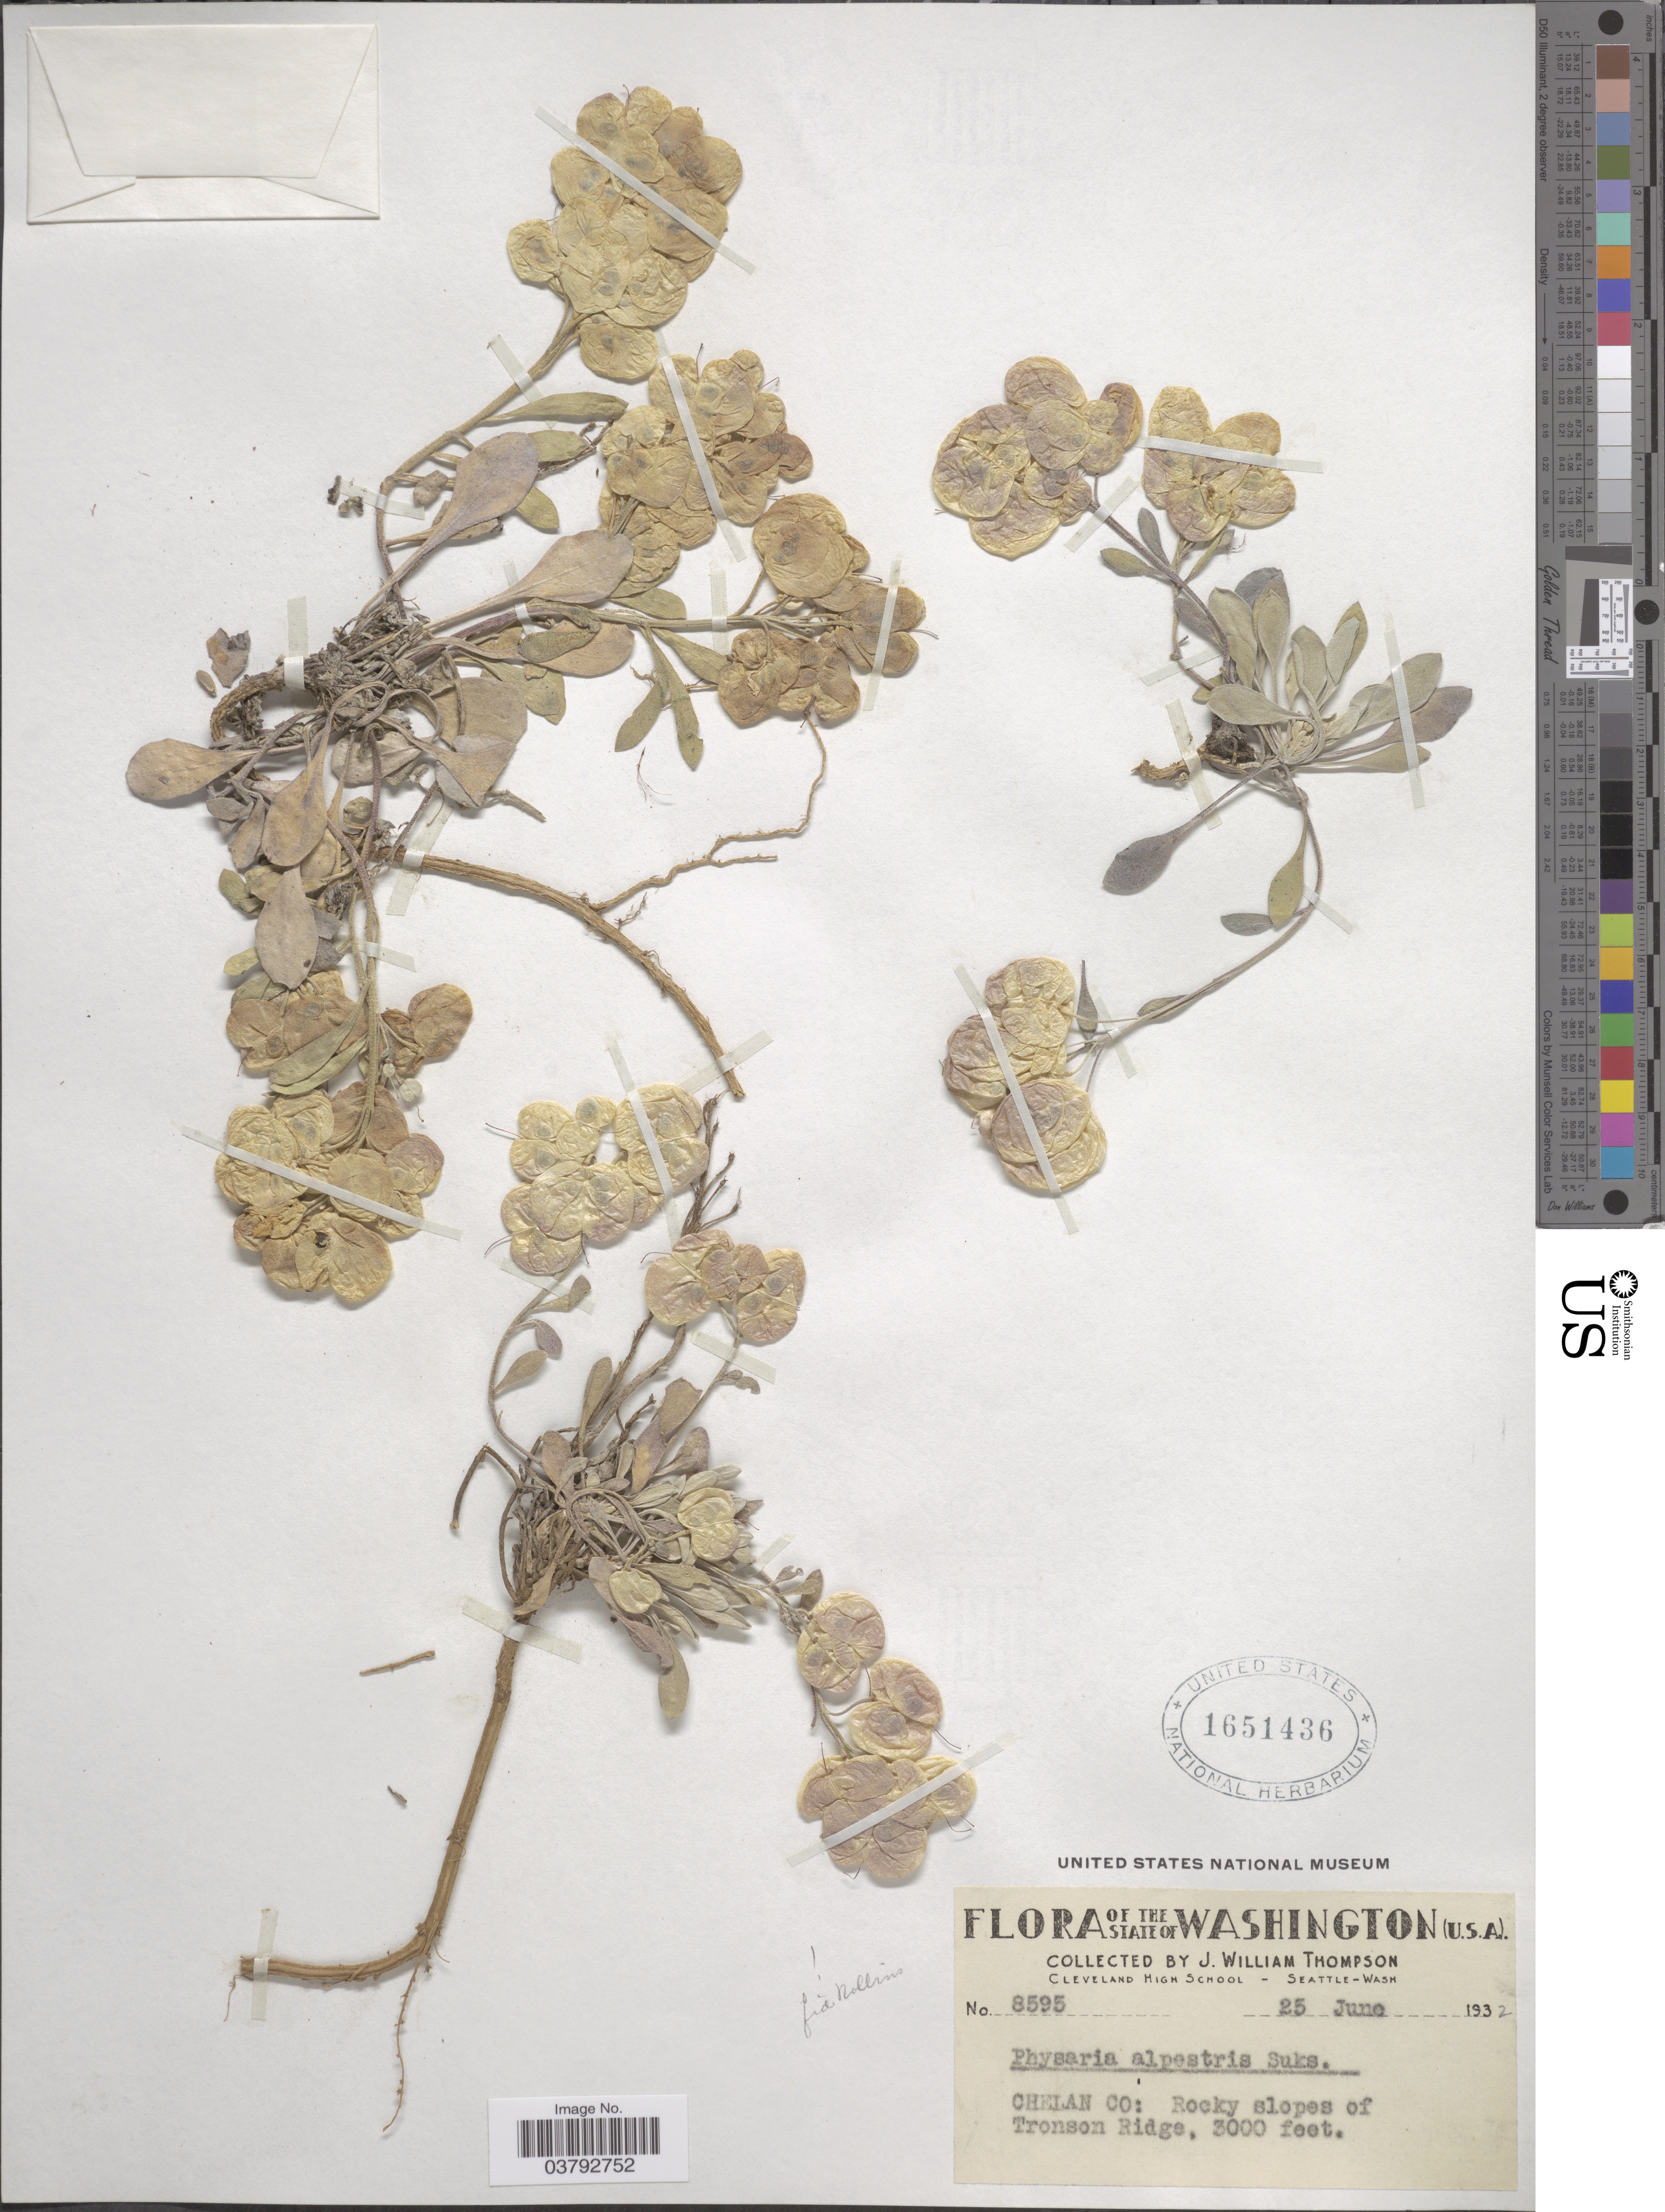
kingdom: Plantae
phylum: Tracheophyta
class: Magnoliopsida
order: Brassicales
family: Brassicaceae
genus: Physaria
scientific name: Physaria alpestris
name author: Suksd.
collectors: J. W. Thompson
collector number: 8595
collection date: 1932-06-25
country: United States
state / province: Washington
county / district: Chelan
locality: Chelan Co: Rocky slopes of Tronson Ridge.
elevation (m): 914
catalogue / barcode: US 1651436